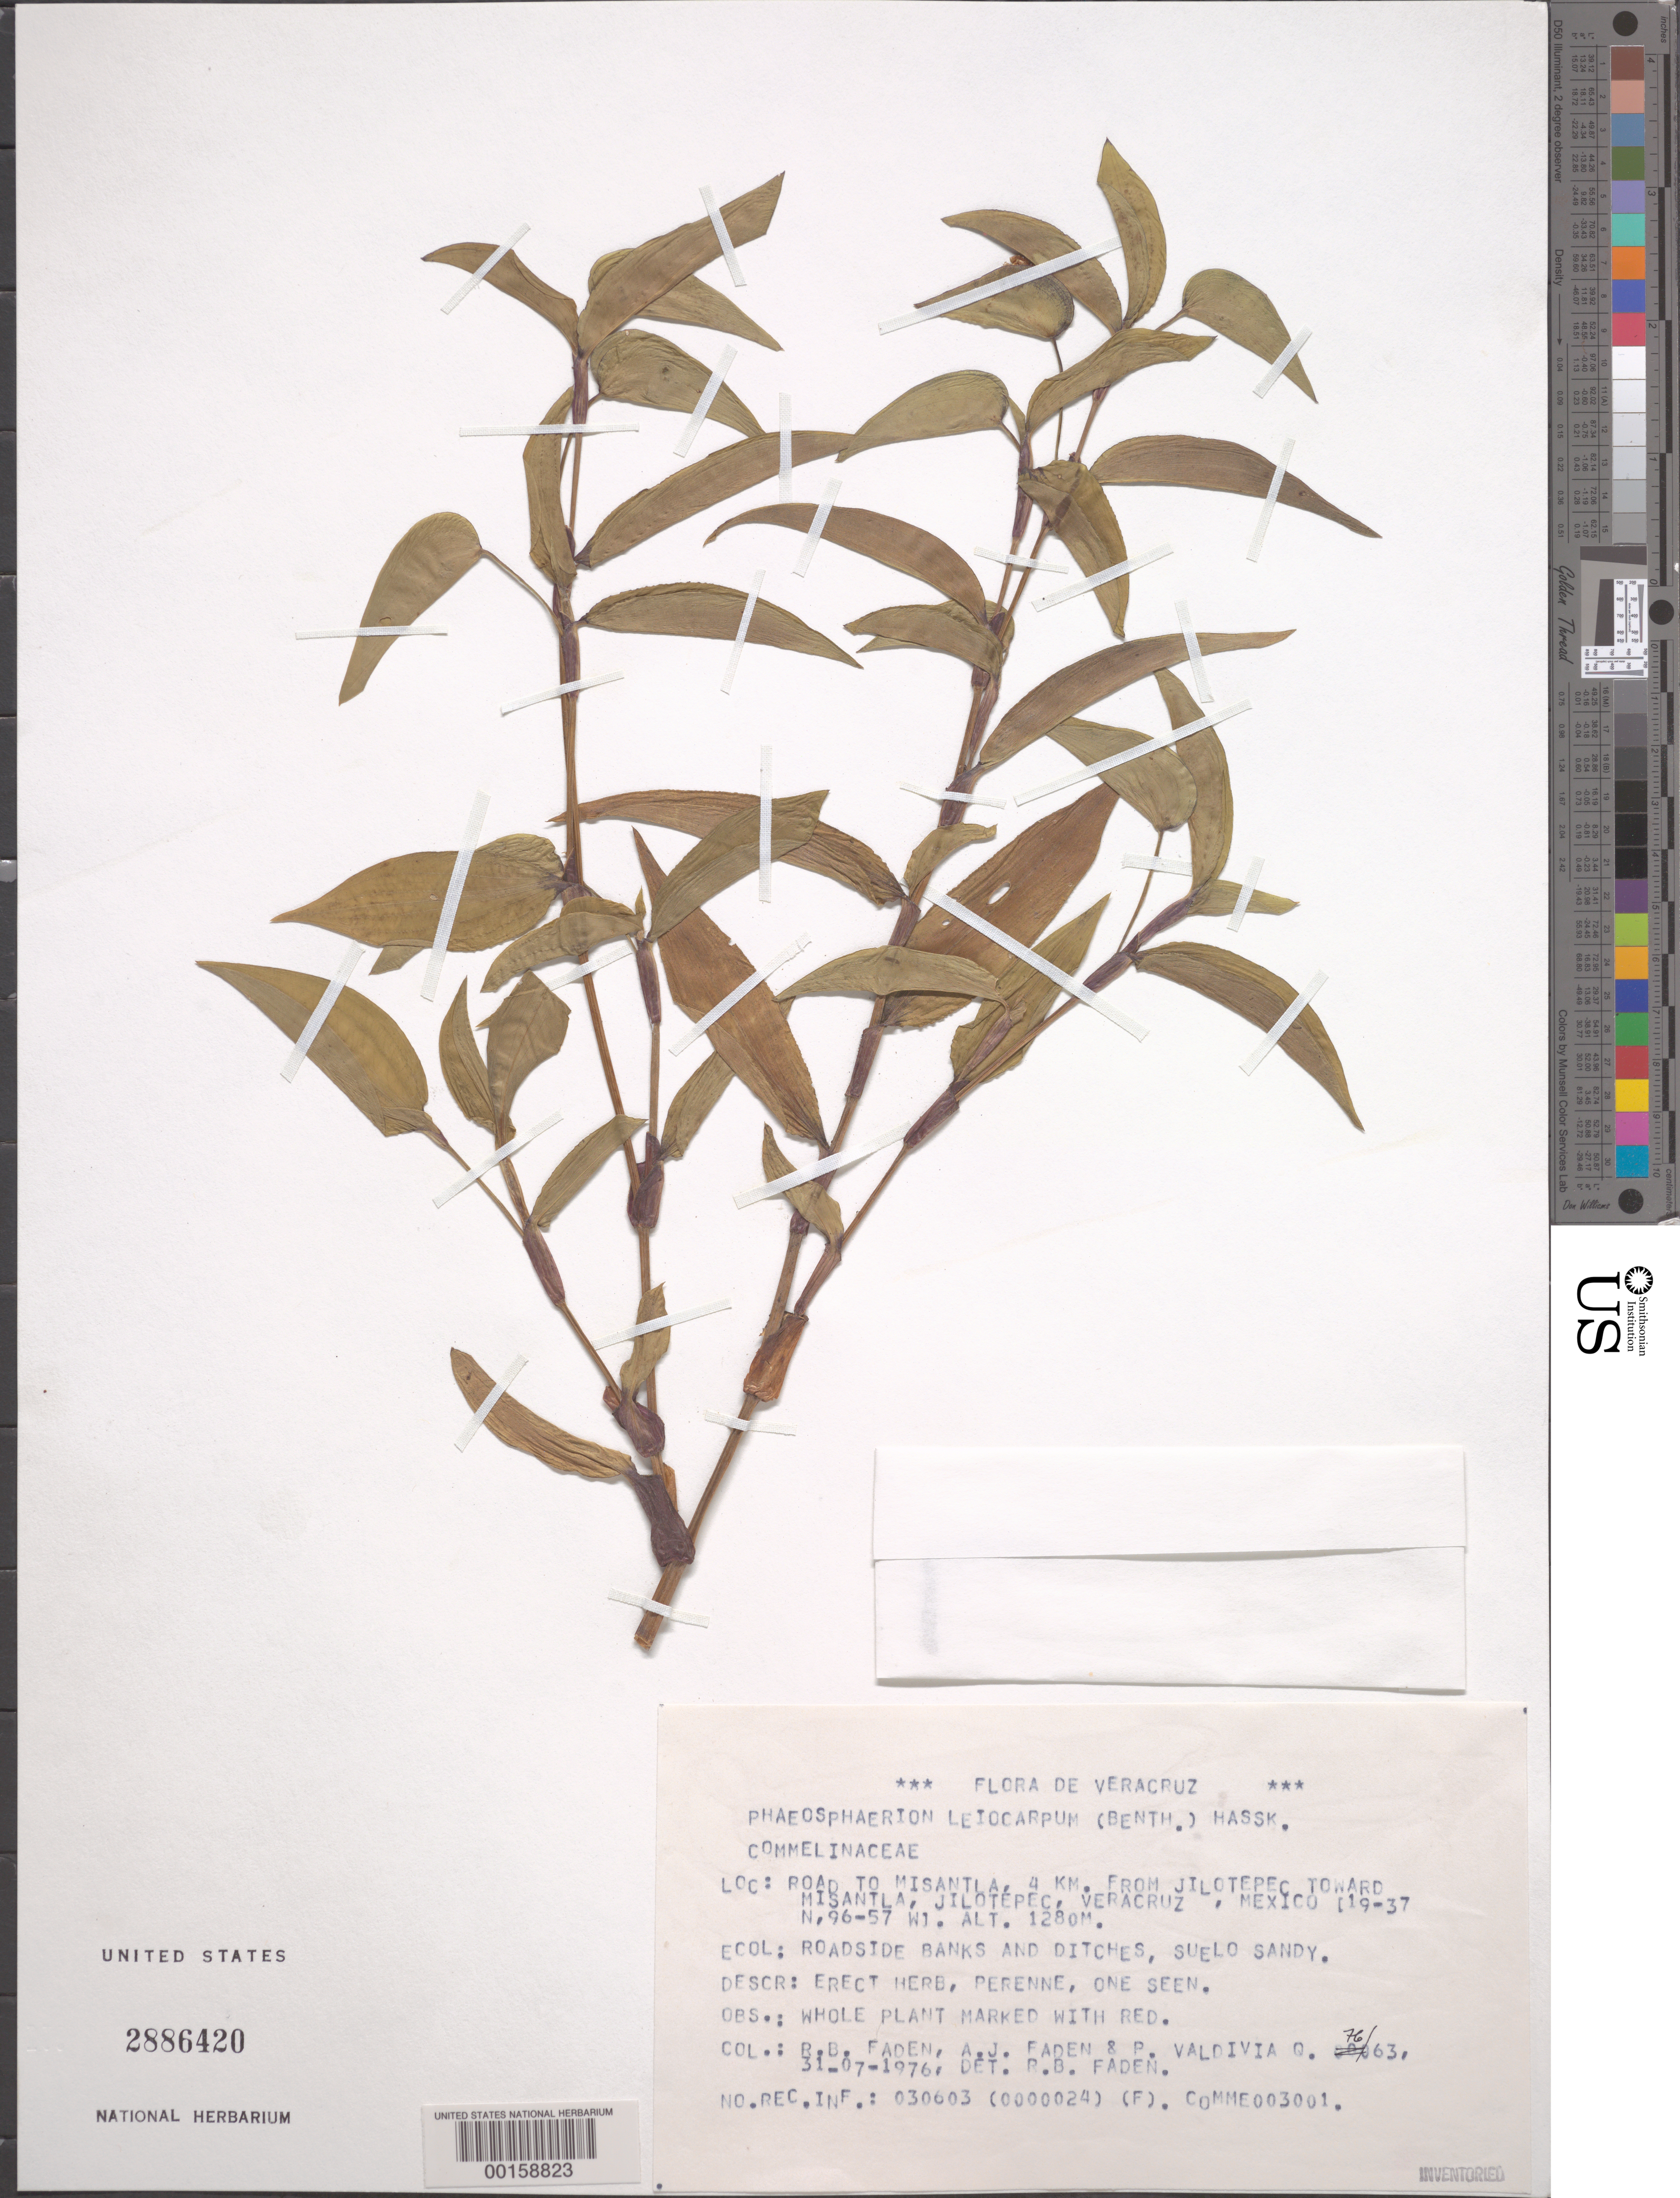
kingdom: Plantae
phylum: Tracheophyta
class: Liliopsida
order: Commelinales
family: Commelinaceae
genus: Commelina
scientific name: Commelina leiocarpa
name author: Benth.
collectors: R. B. Faden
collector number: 76/63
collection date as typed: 31 Jul 1976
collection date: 1976-07-31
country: Mexico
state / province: Veracruz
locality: Road to misantla from jilotepec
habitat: Roadside ditches and banks, sandy soil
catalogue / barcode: US 2886420